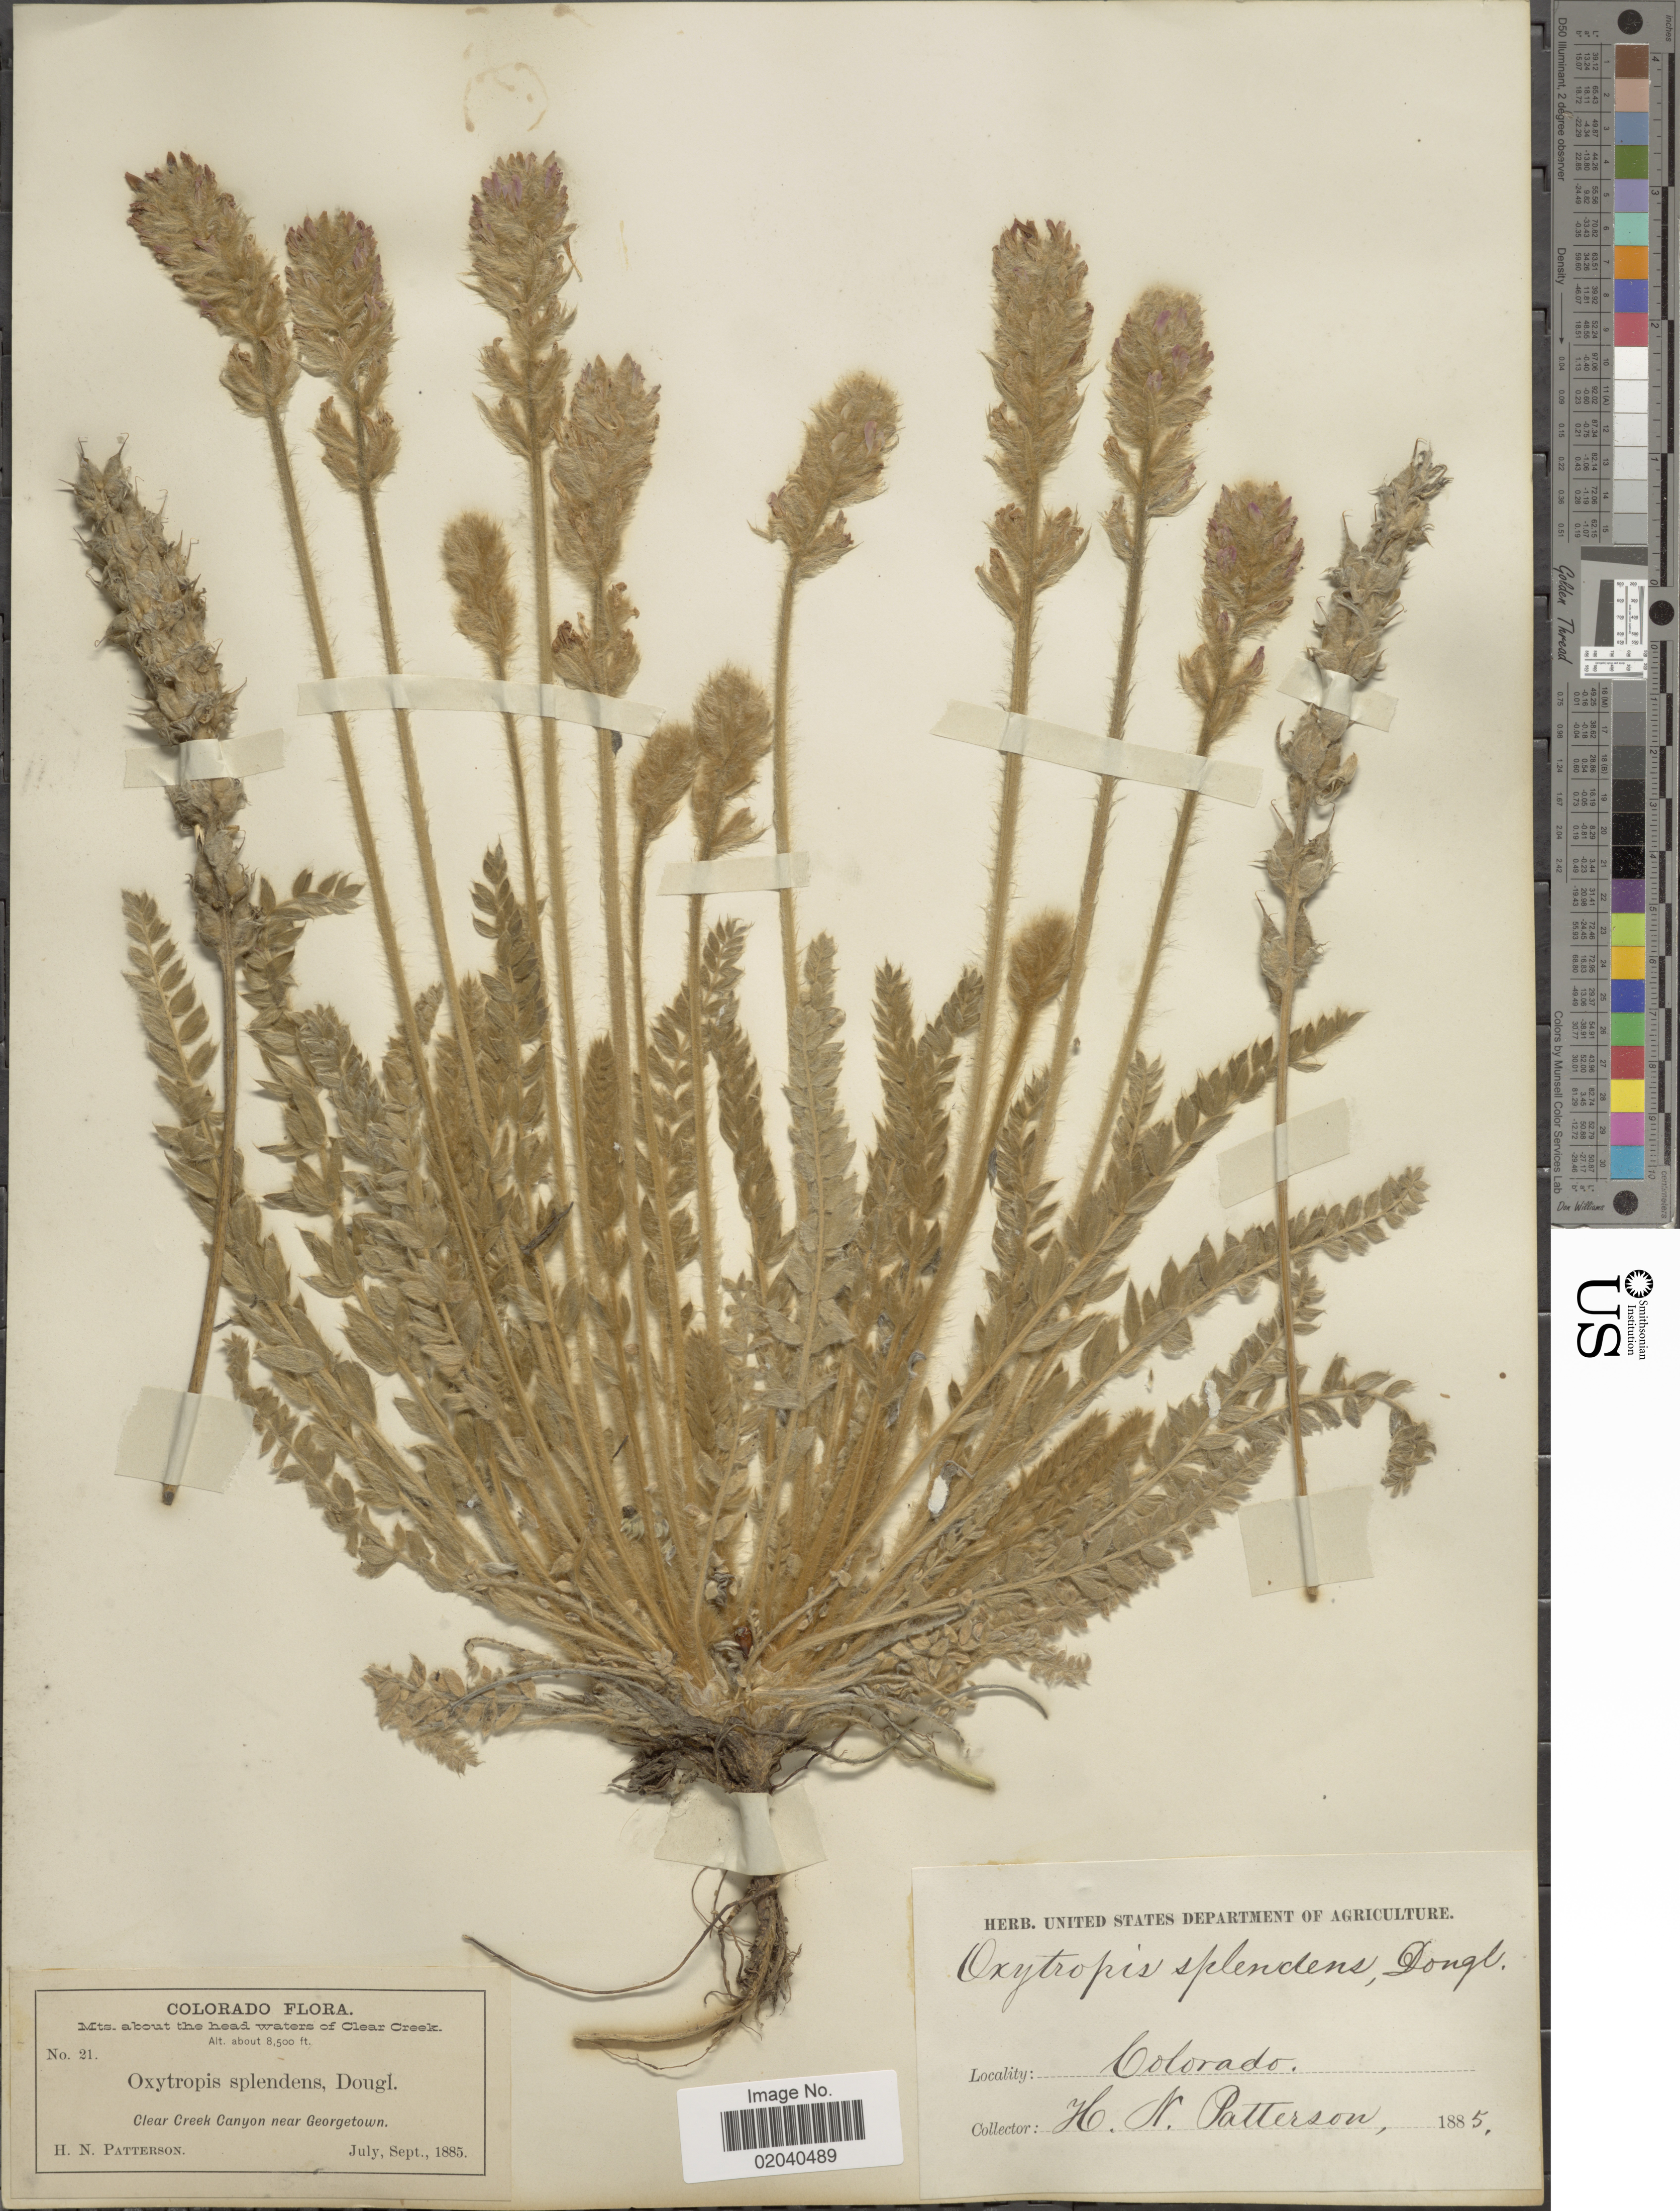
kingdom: Plantae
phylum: Tracheophyta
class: Magnoliopsida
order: Fabales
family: Fabaceae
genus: Oxytropis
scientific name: Oxytropis splendens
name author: Douglas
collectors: H. N. Patterson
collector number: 21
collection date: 1885-07/1885-09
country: United States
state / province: Colorado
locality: Mts. about the head waters of Clear Creek. Clear Creek Canyon near Georgetown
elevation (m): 2591